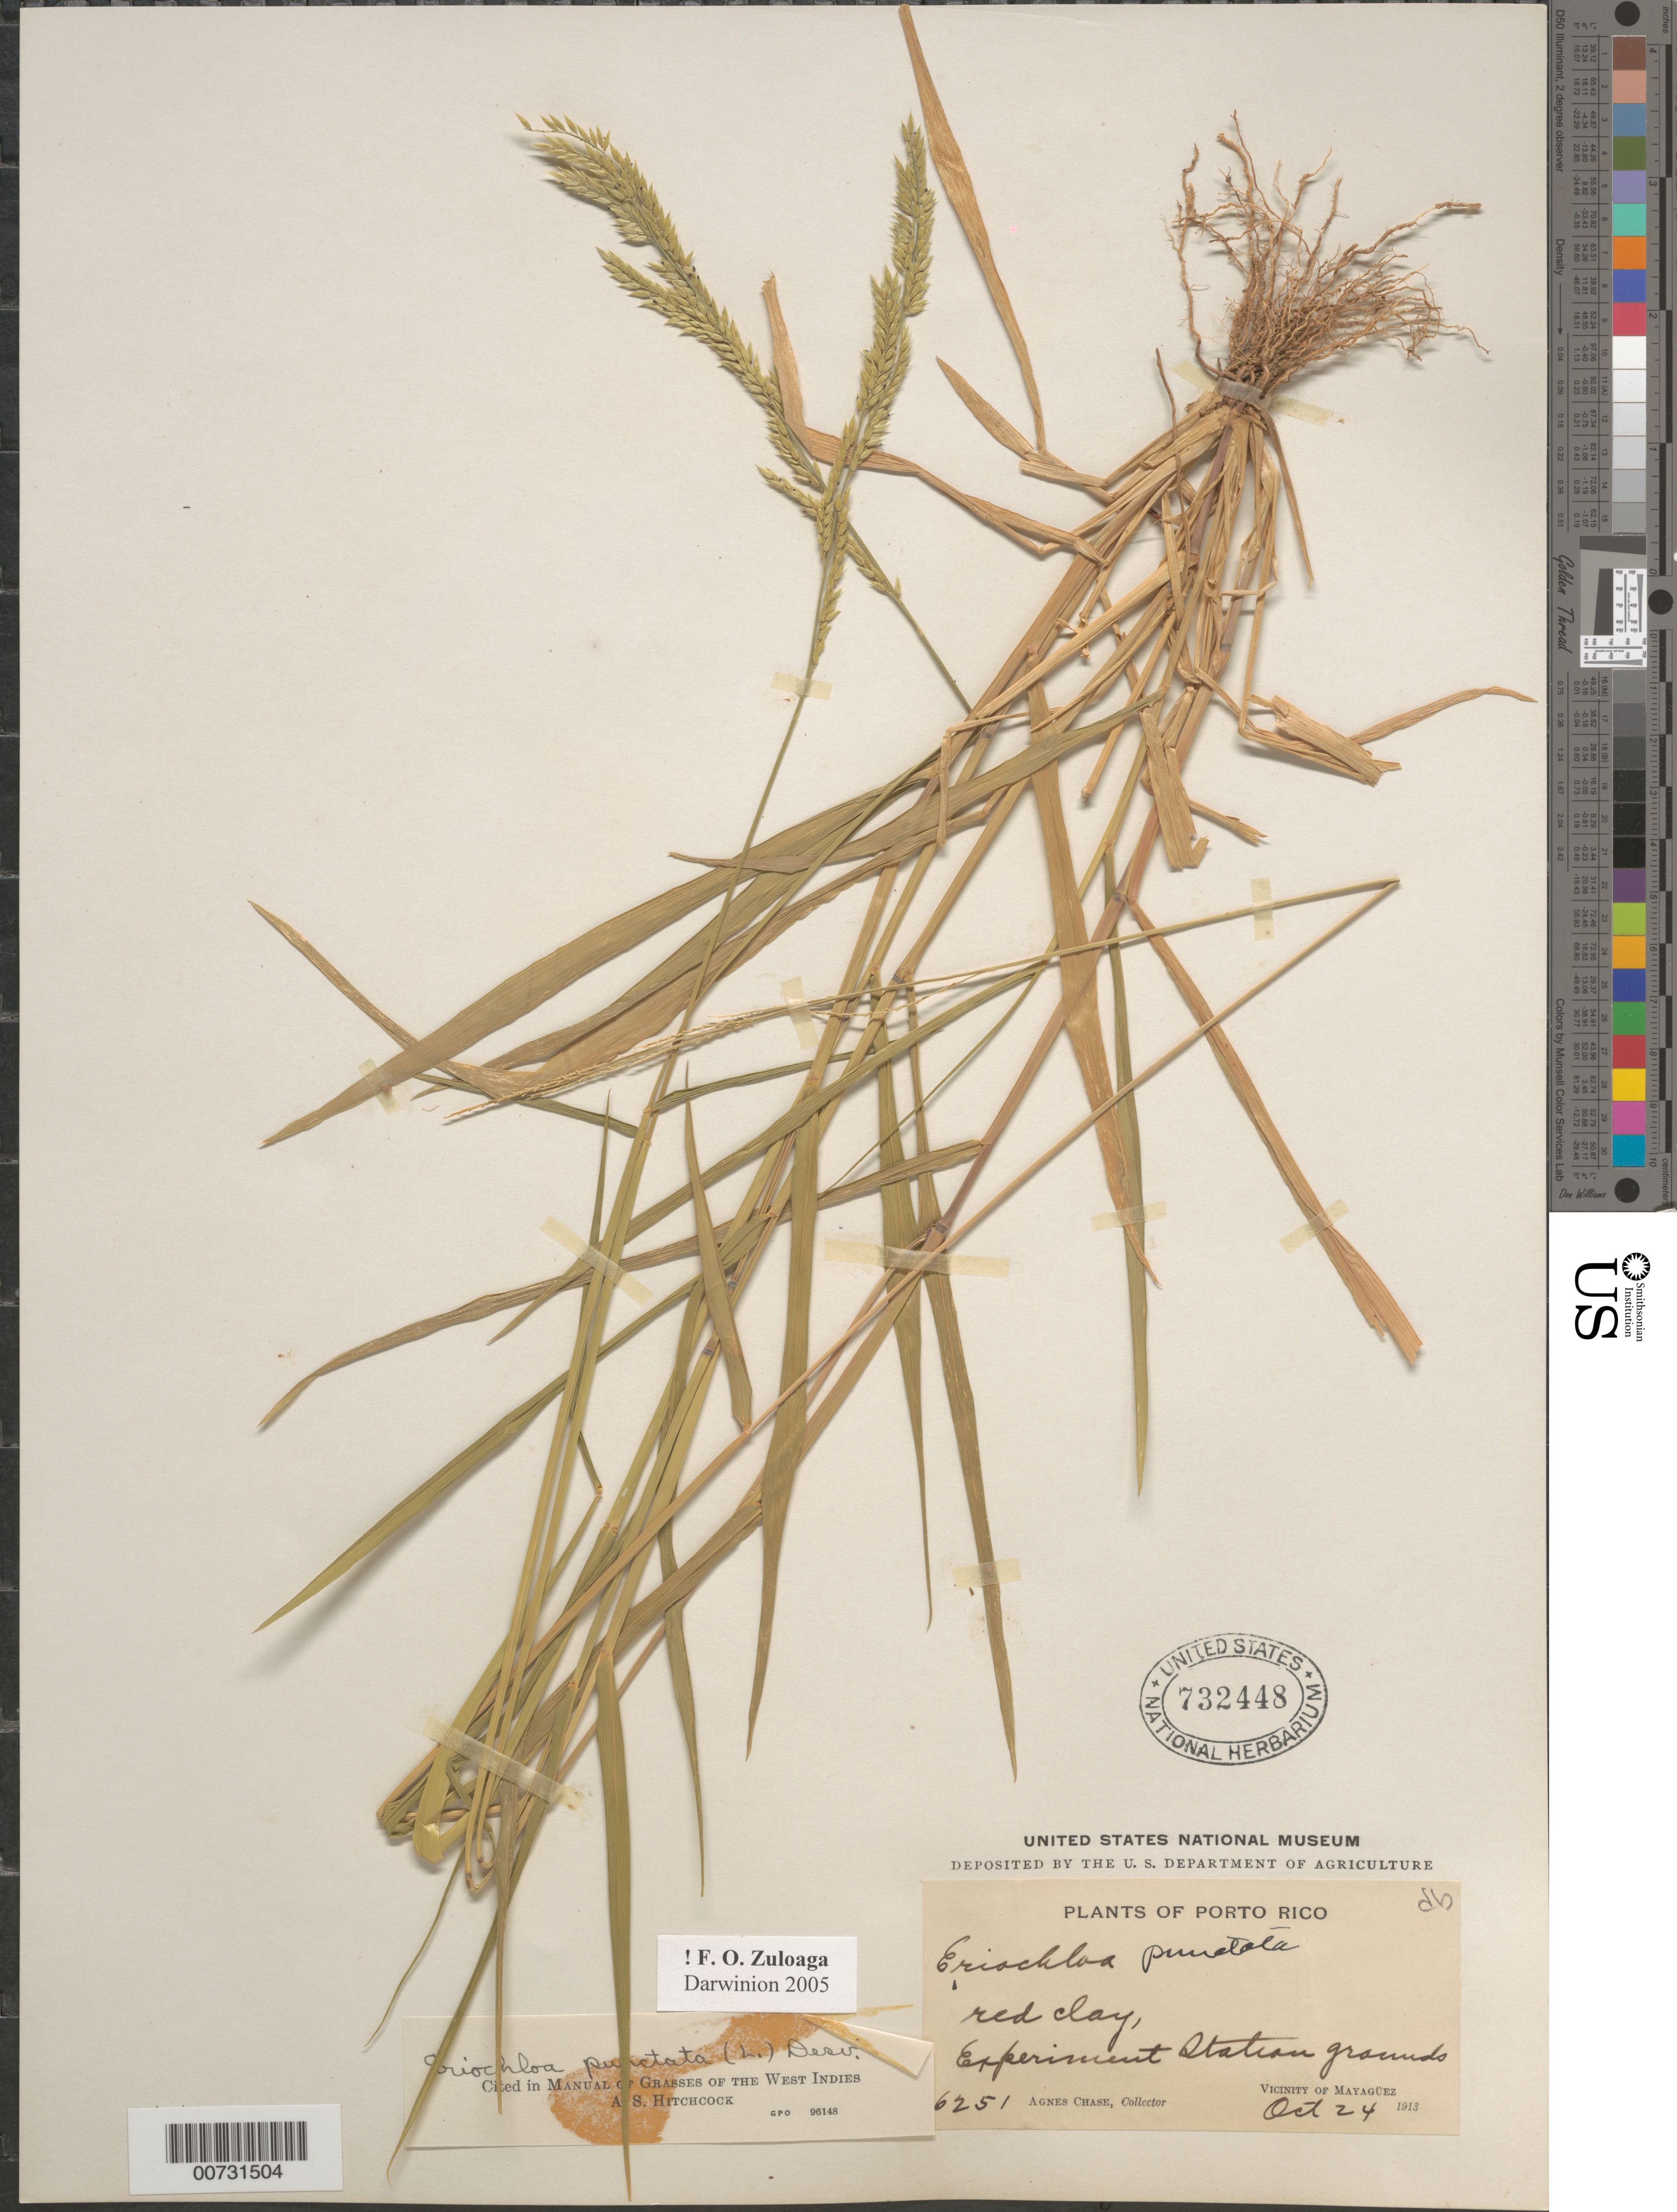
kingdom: Plantae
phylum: Tracheophyta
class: Liliopsida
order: Poales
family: Poaceae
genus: Eriochloa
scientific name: Eriochloa punctata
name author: (L.) Desv. ex Ham.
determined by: Hitchcock, Albert S.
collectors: A. Chase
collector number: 6251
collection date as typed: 24 Oct 1913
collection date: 1913-10-24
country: Puerto Rico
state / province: Mayagüez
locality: Experiment Station Ground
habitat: Red clay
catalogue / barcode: US 732448